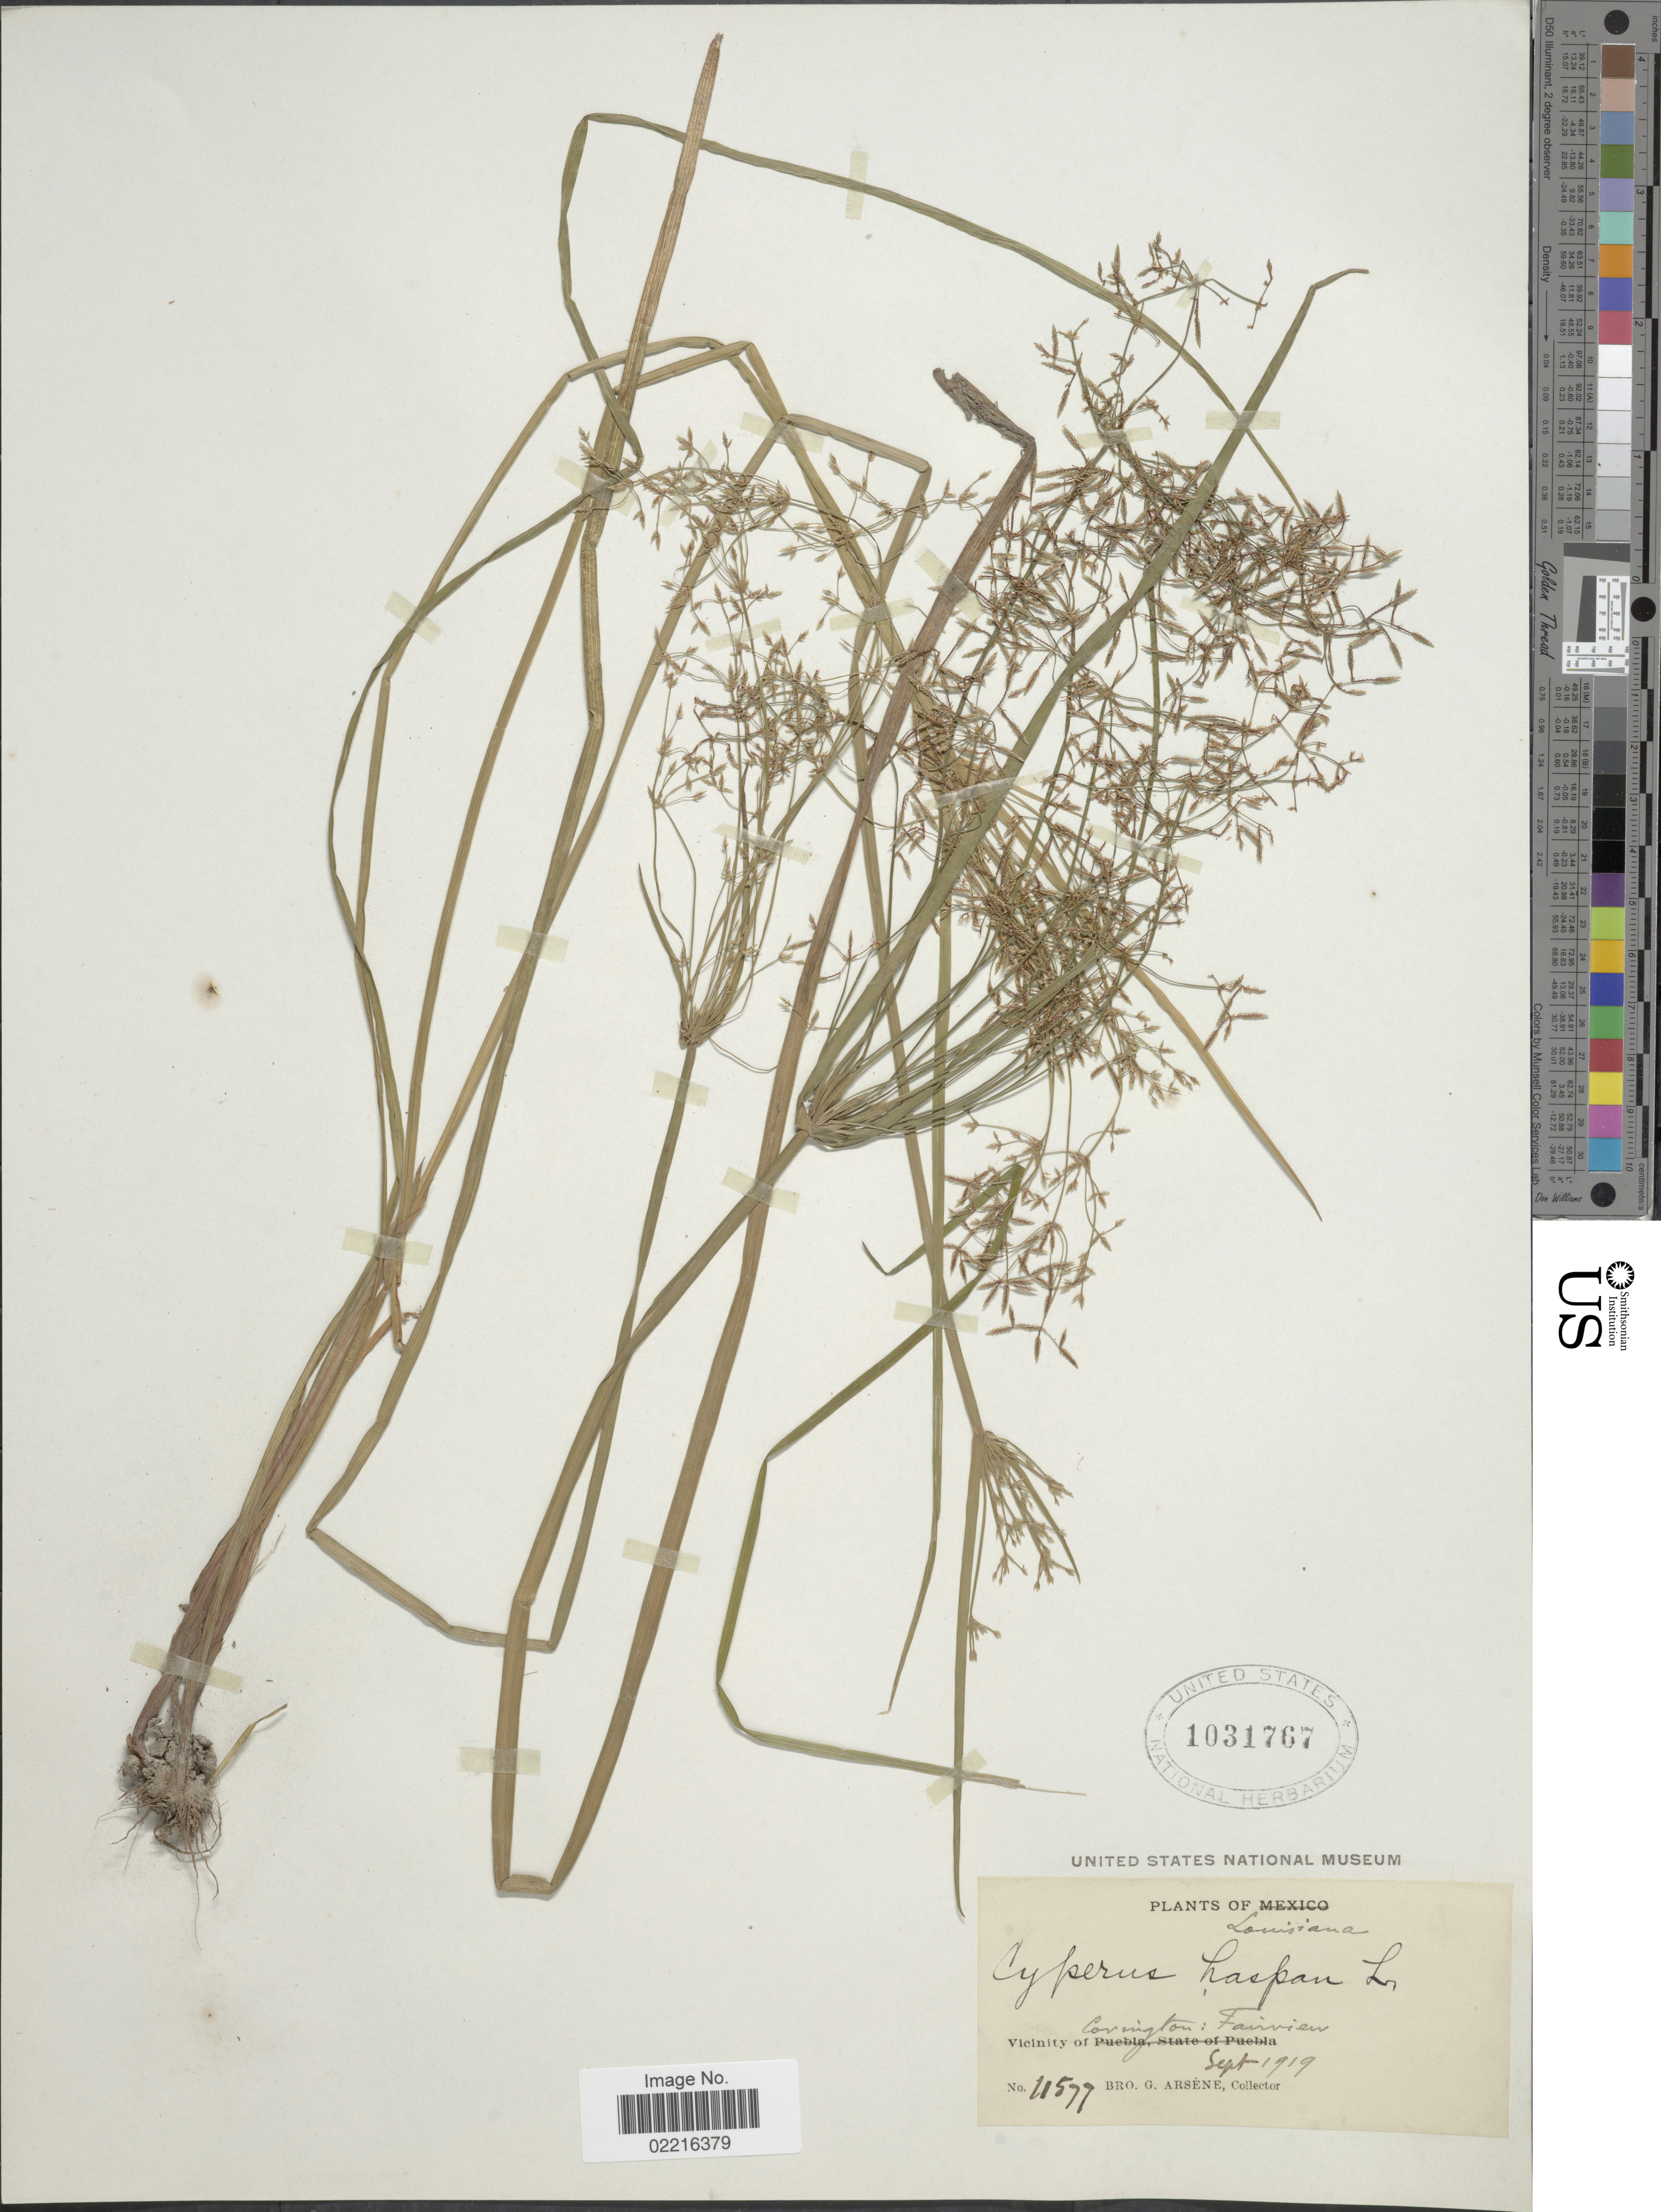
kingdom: Plantae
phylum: Tracheophyta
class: Liliopsida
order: Poales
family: Cyperaceae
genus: Cyperus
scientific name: Cyperus haspan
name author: L.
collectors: Bro. G. Arsène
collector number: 11577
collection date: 1919-09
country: United States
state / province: Louisiana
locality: Vicinity of Covington, Fairview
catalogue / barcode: US 1031767